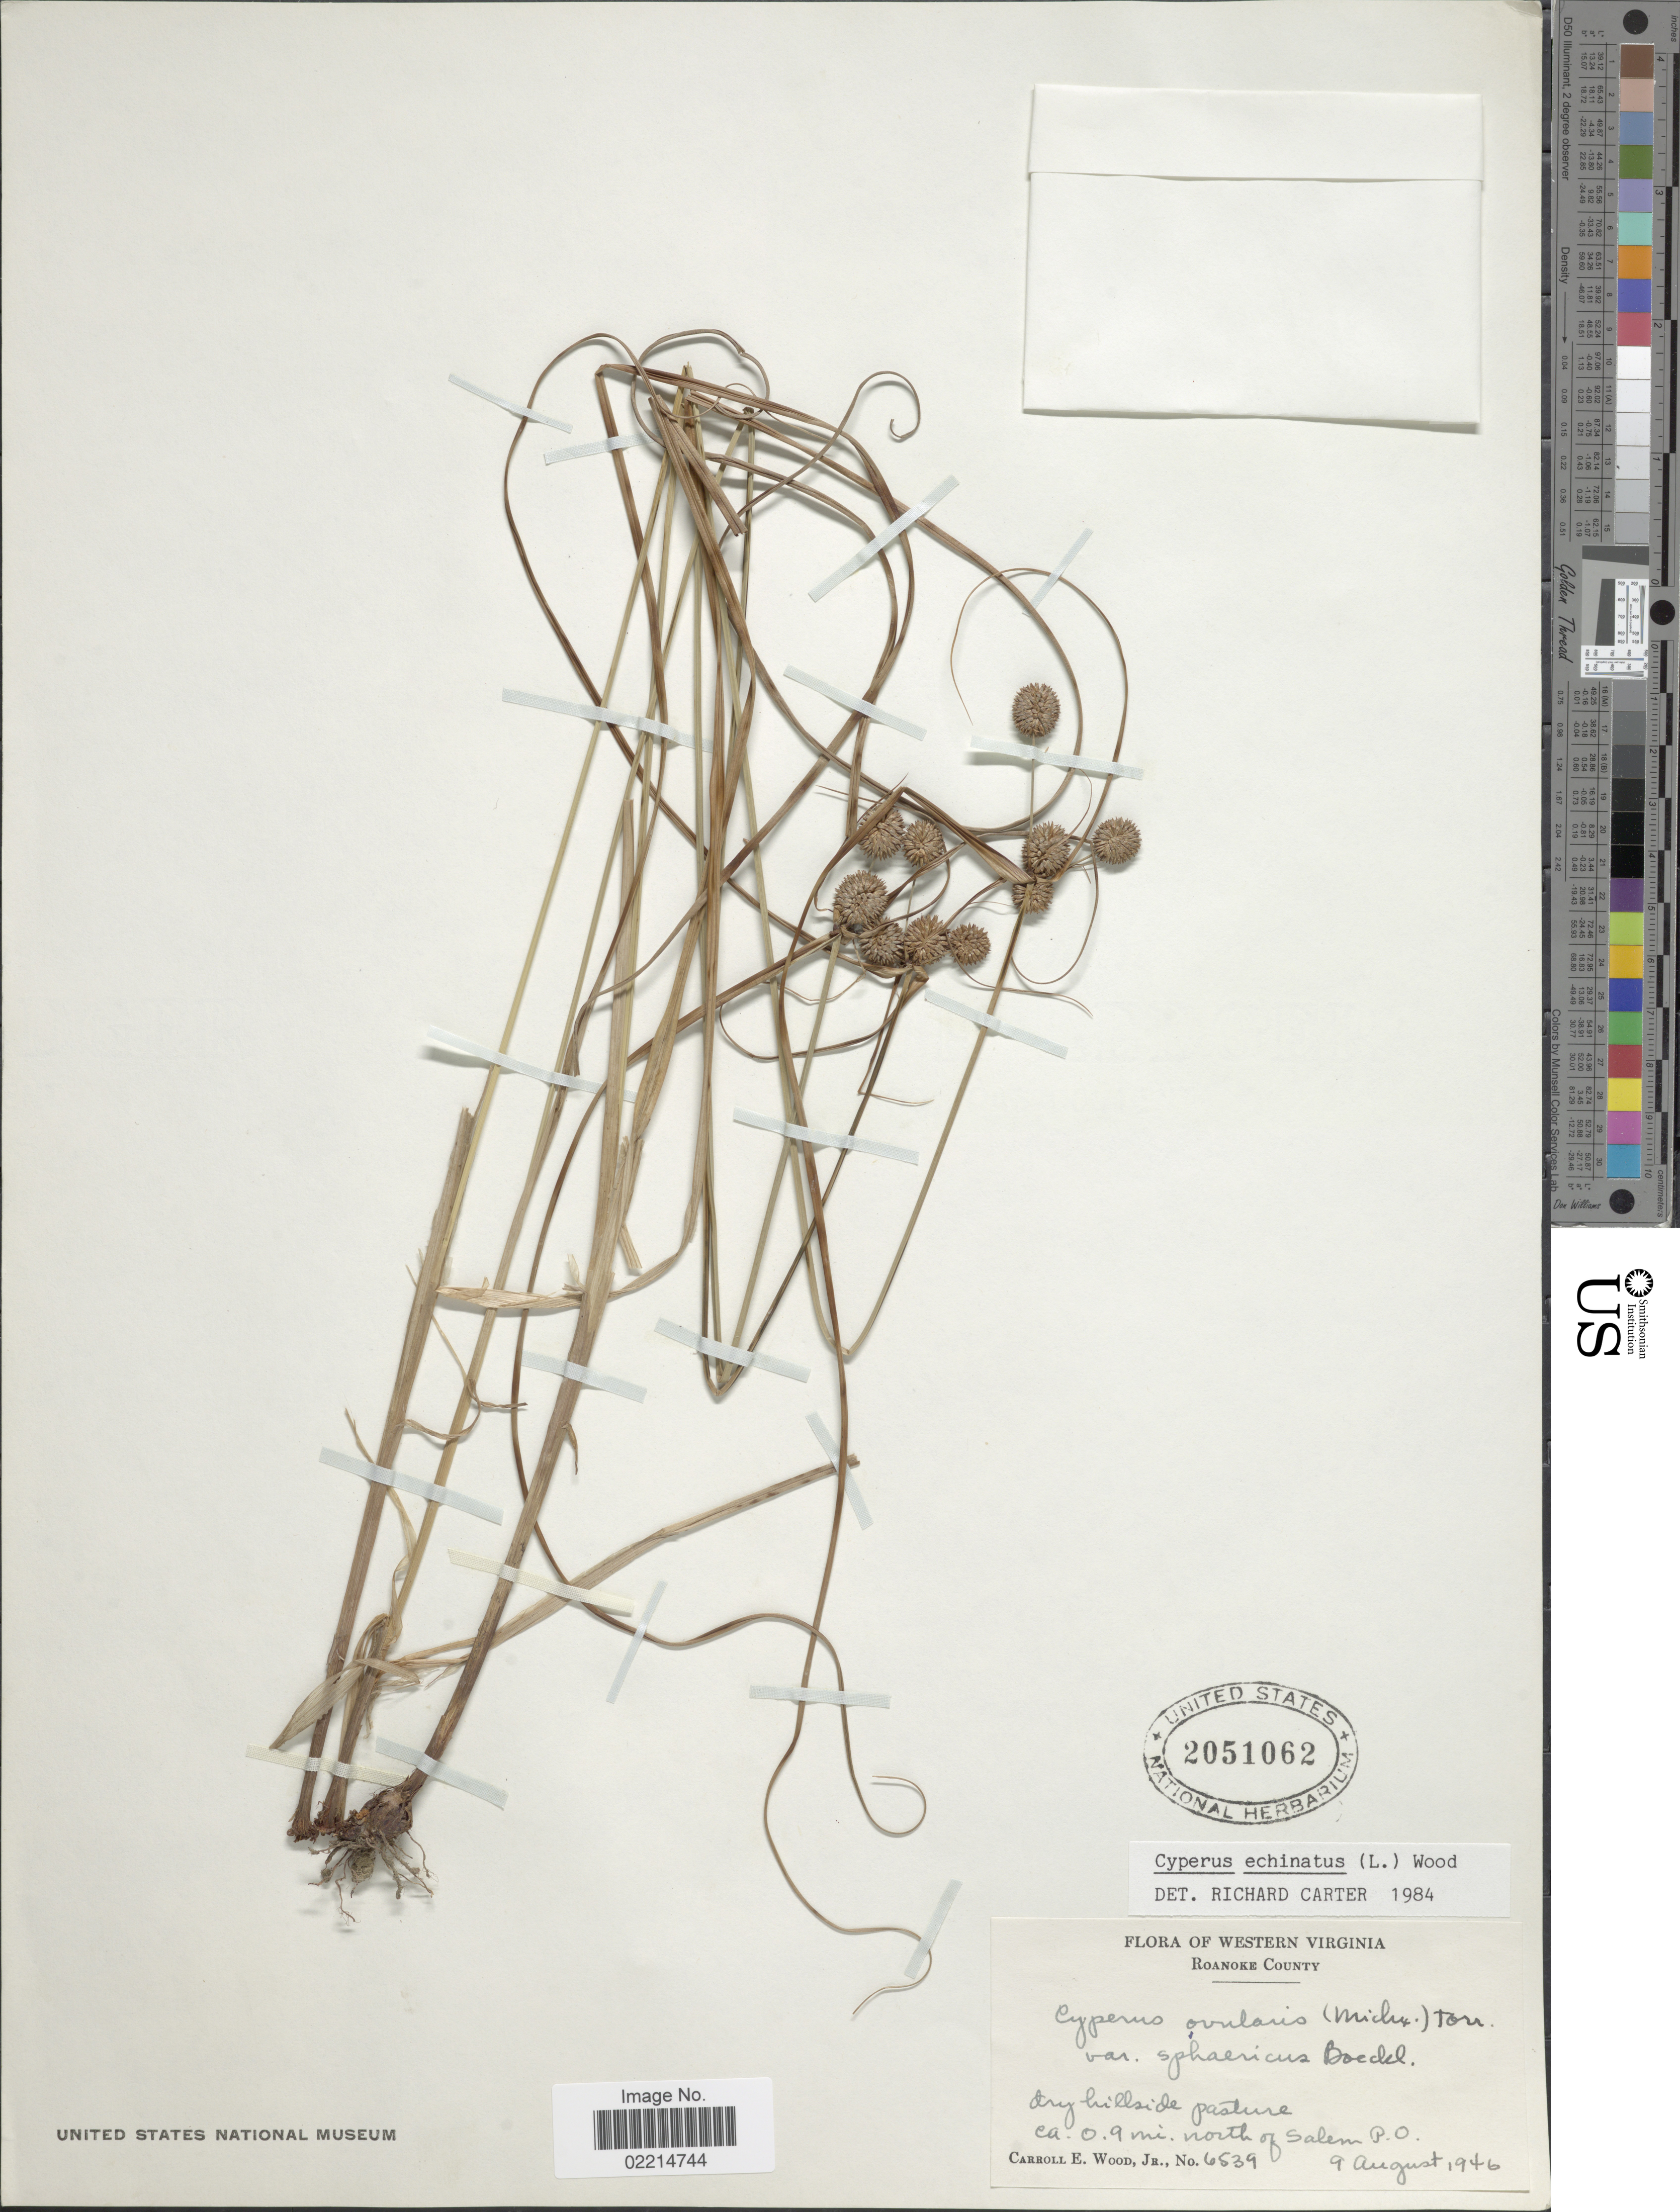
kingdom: Plantae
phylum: Tracheophyta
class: Liliopsida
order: Poales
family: Cyperaceae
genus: Cyperus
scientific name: Cyperus echinatus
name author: (L.) Alph. Wood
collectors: C. Wood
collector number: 6539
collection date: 1946-08-09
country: United States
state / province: Virginia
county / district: Roanoke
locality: Western Virginia. Roanoke County. Dry hillside pasture, ca. 0.9 mi. north of Salem P.O.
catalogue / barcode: US 2051062